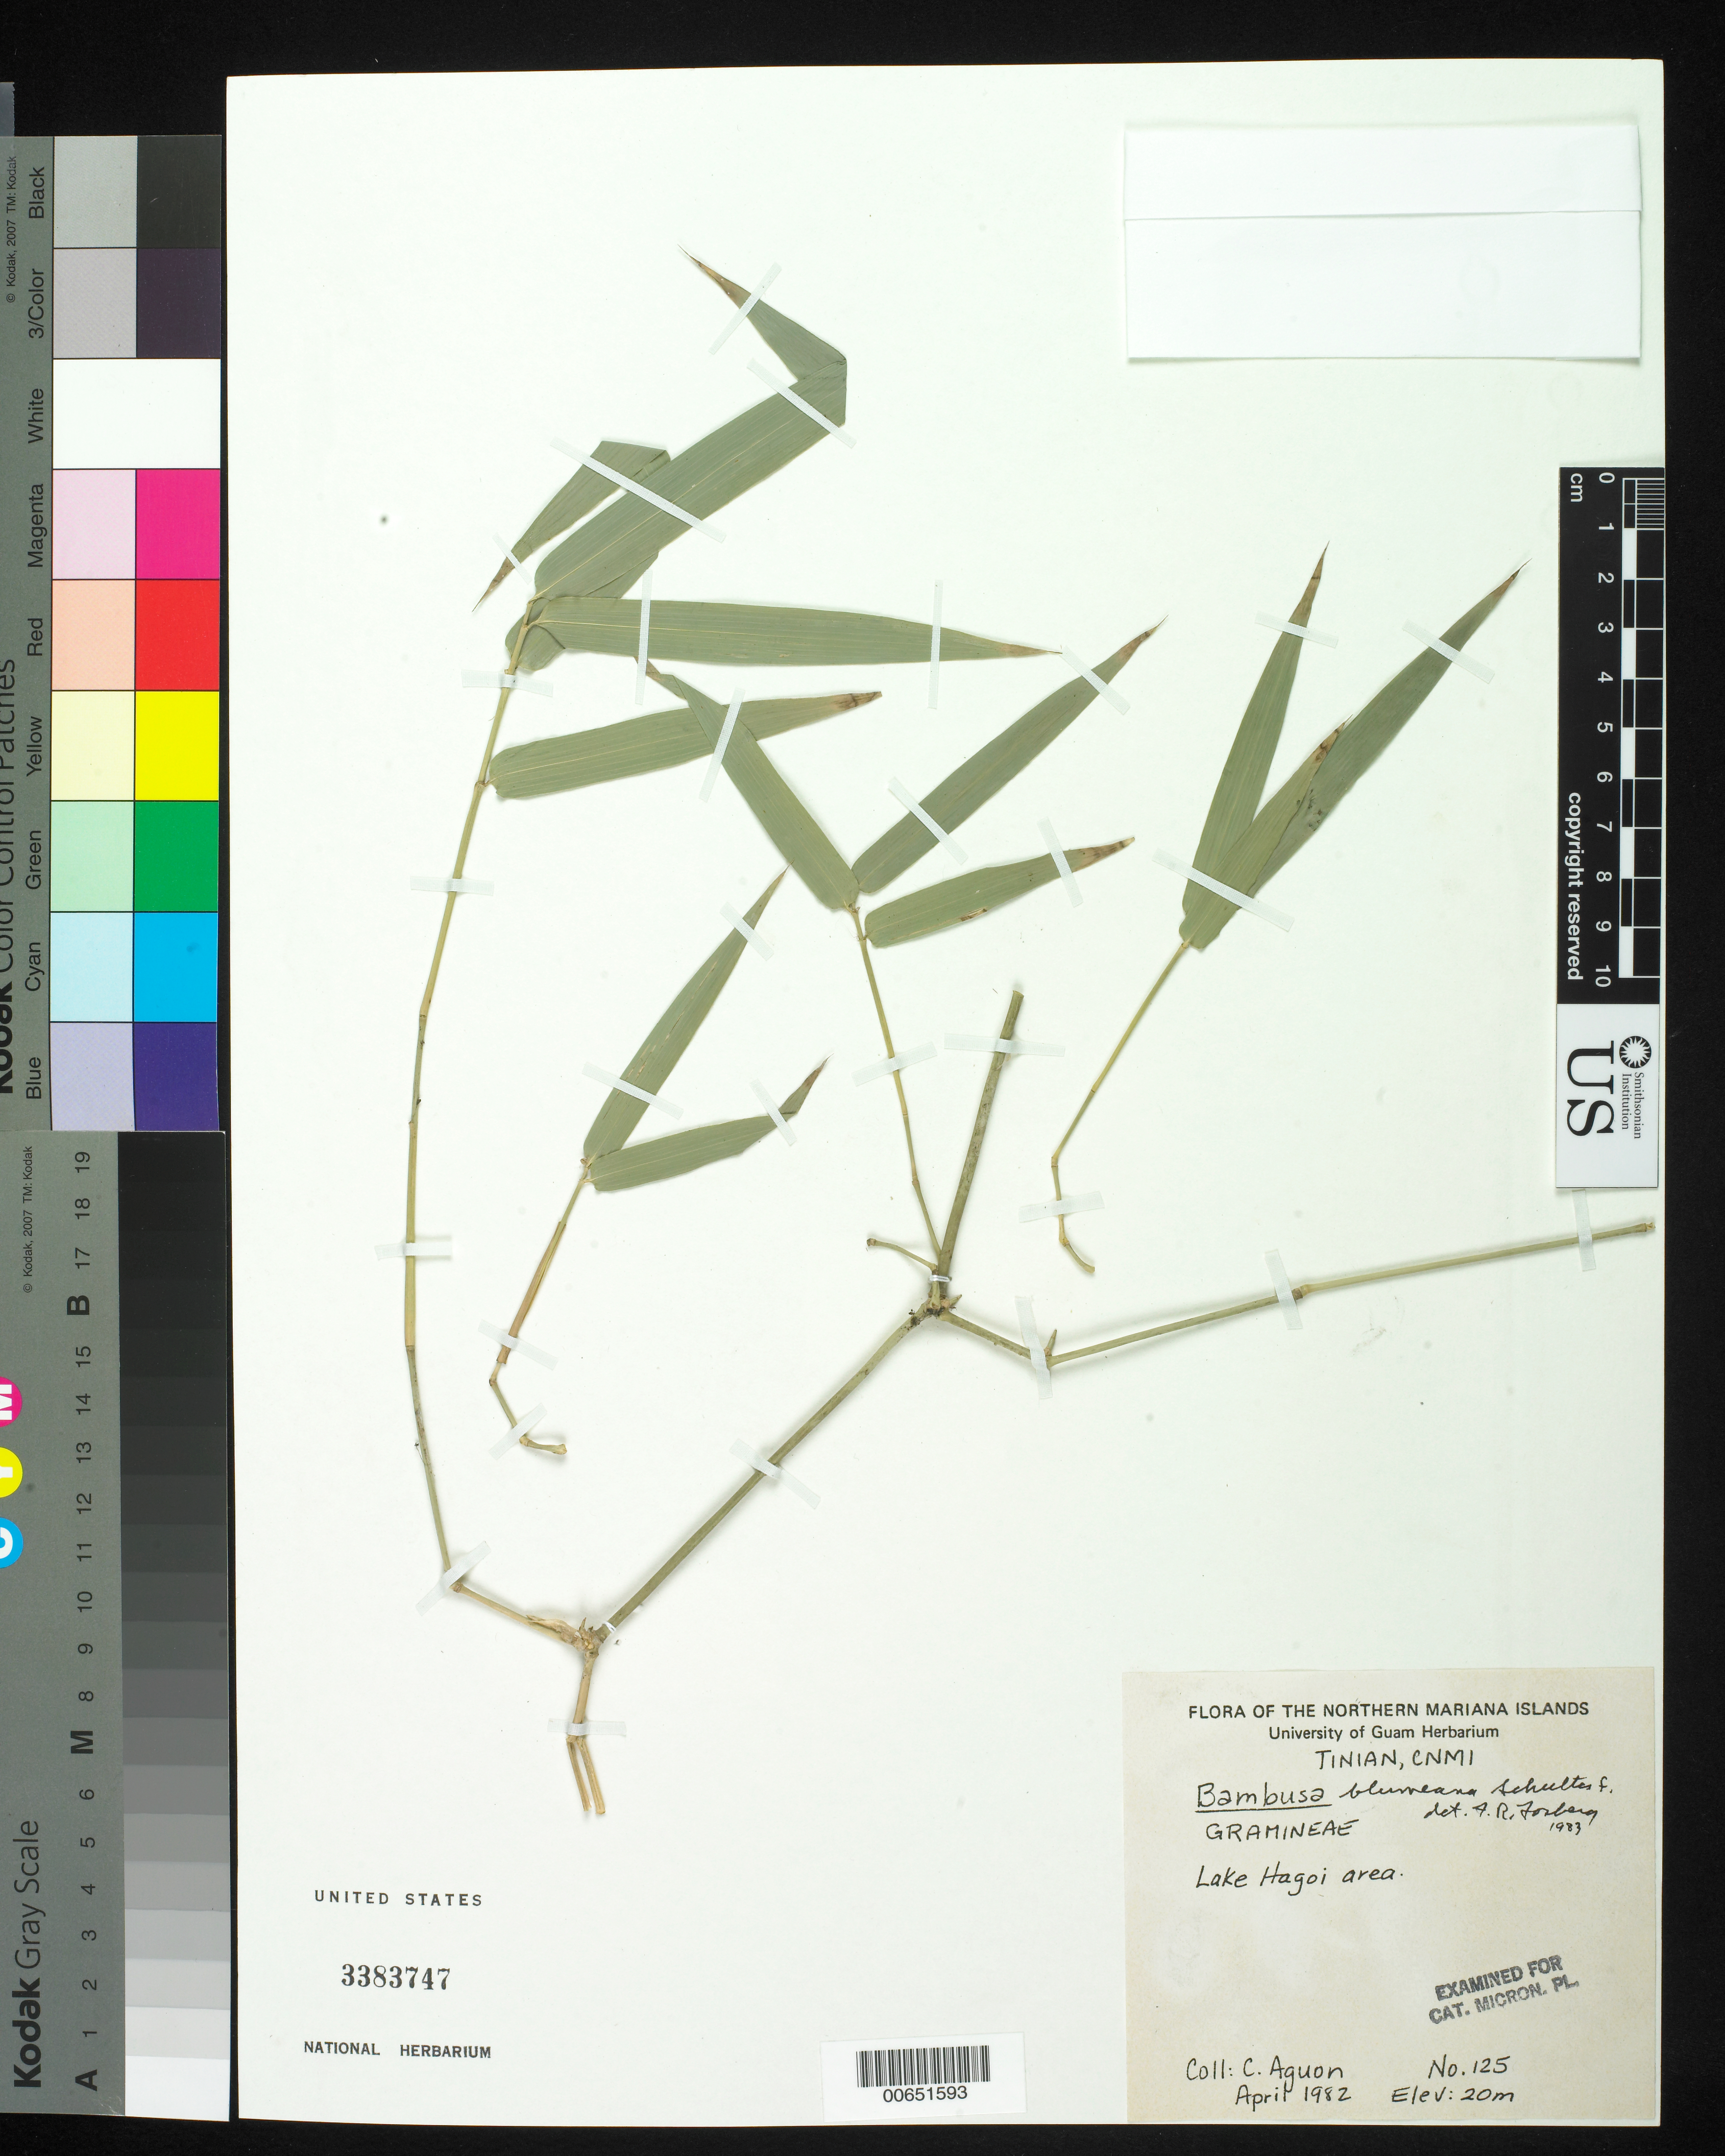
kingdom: Plantae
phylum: Tracheophyta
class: Liliopsida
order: Poales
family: Poaceae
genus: Bambusa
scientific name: Bambusa spinosa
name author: Roxb.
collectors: C. Aguon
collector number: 125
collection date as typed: Apr 1982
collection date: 1982-04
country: Northern Mariana Islands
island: Tinian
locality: Cnmi, lake hagoi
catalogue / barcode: US 3383747